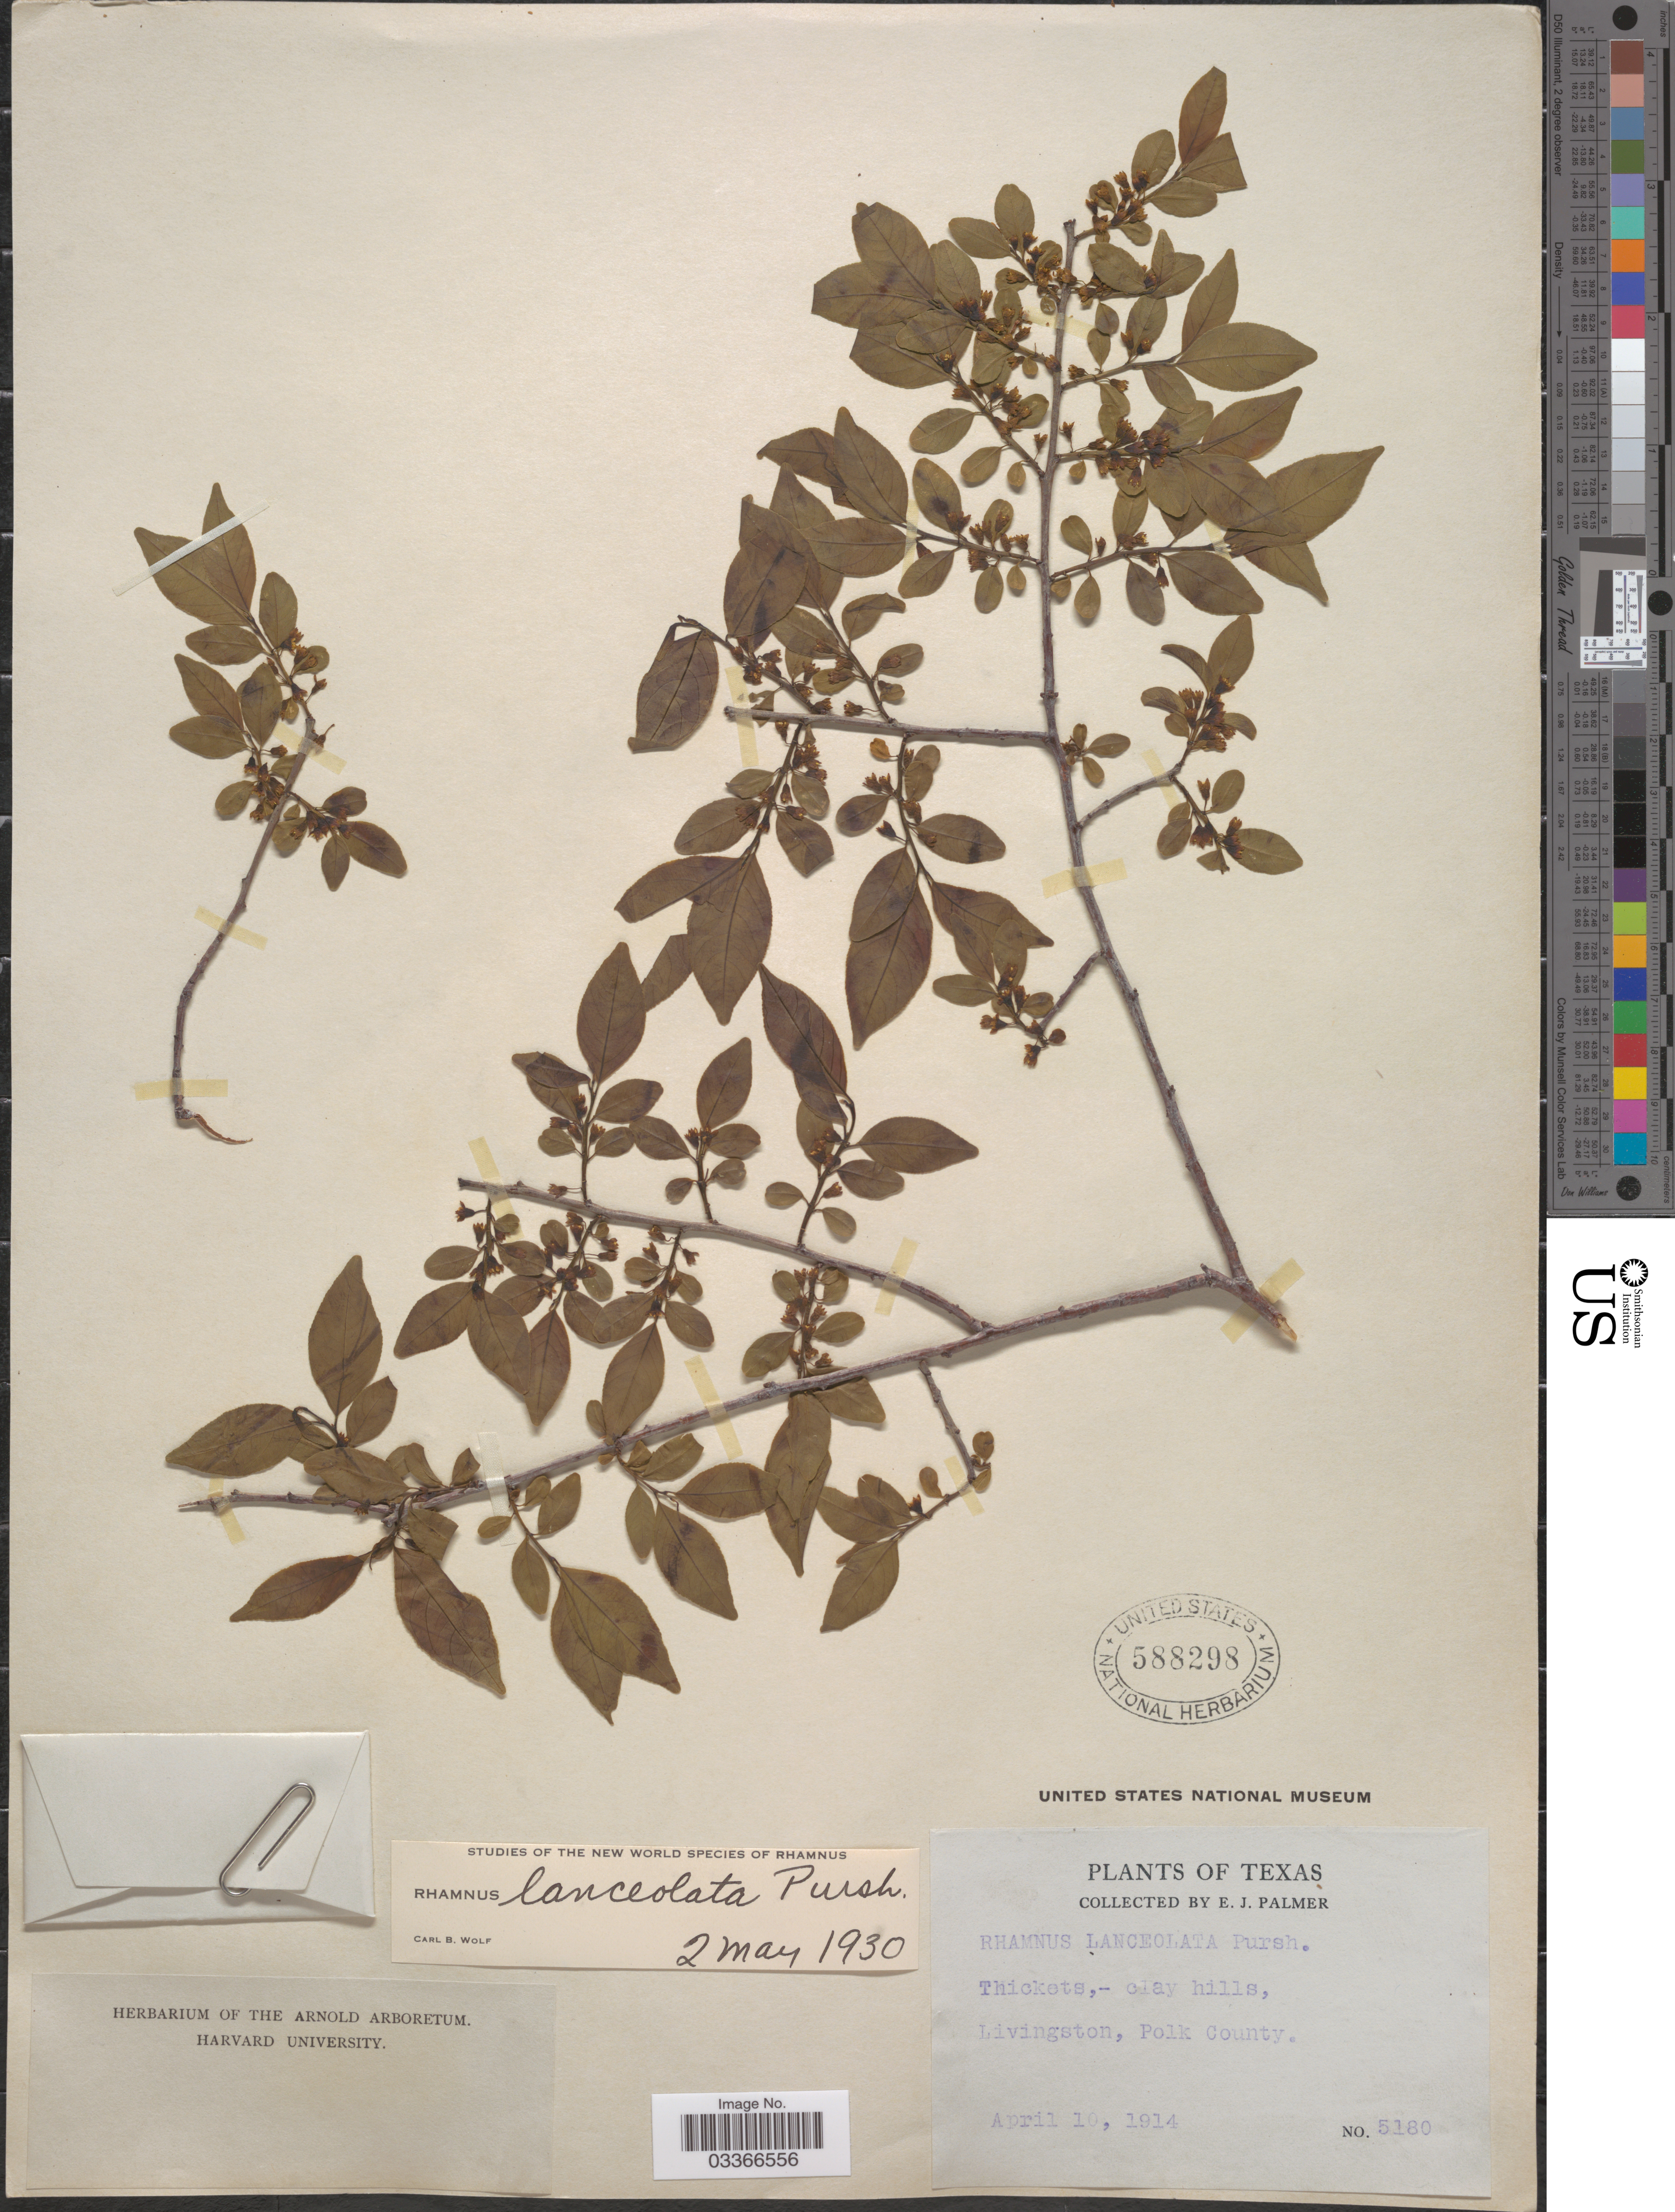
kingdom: Plantae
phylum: Tracheophyta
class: Magnoliopsida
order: Rosales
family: Rhamnaceae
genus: Rhamnus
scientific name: Rhamnus lanceolata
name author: Pursh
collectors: E. J. Palmer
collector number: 5180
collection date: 1914-04-10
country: United States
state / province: Texas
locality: Livingston, Polk County.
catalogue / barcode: US 588298